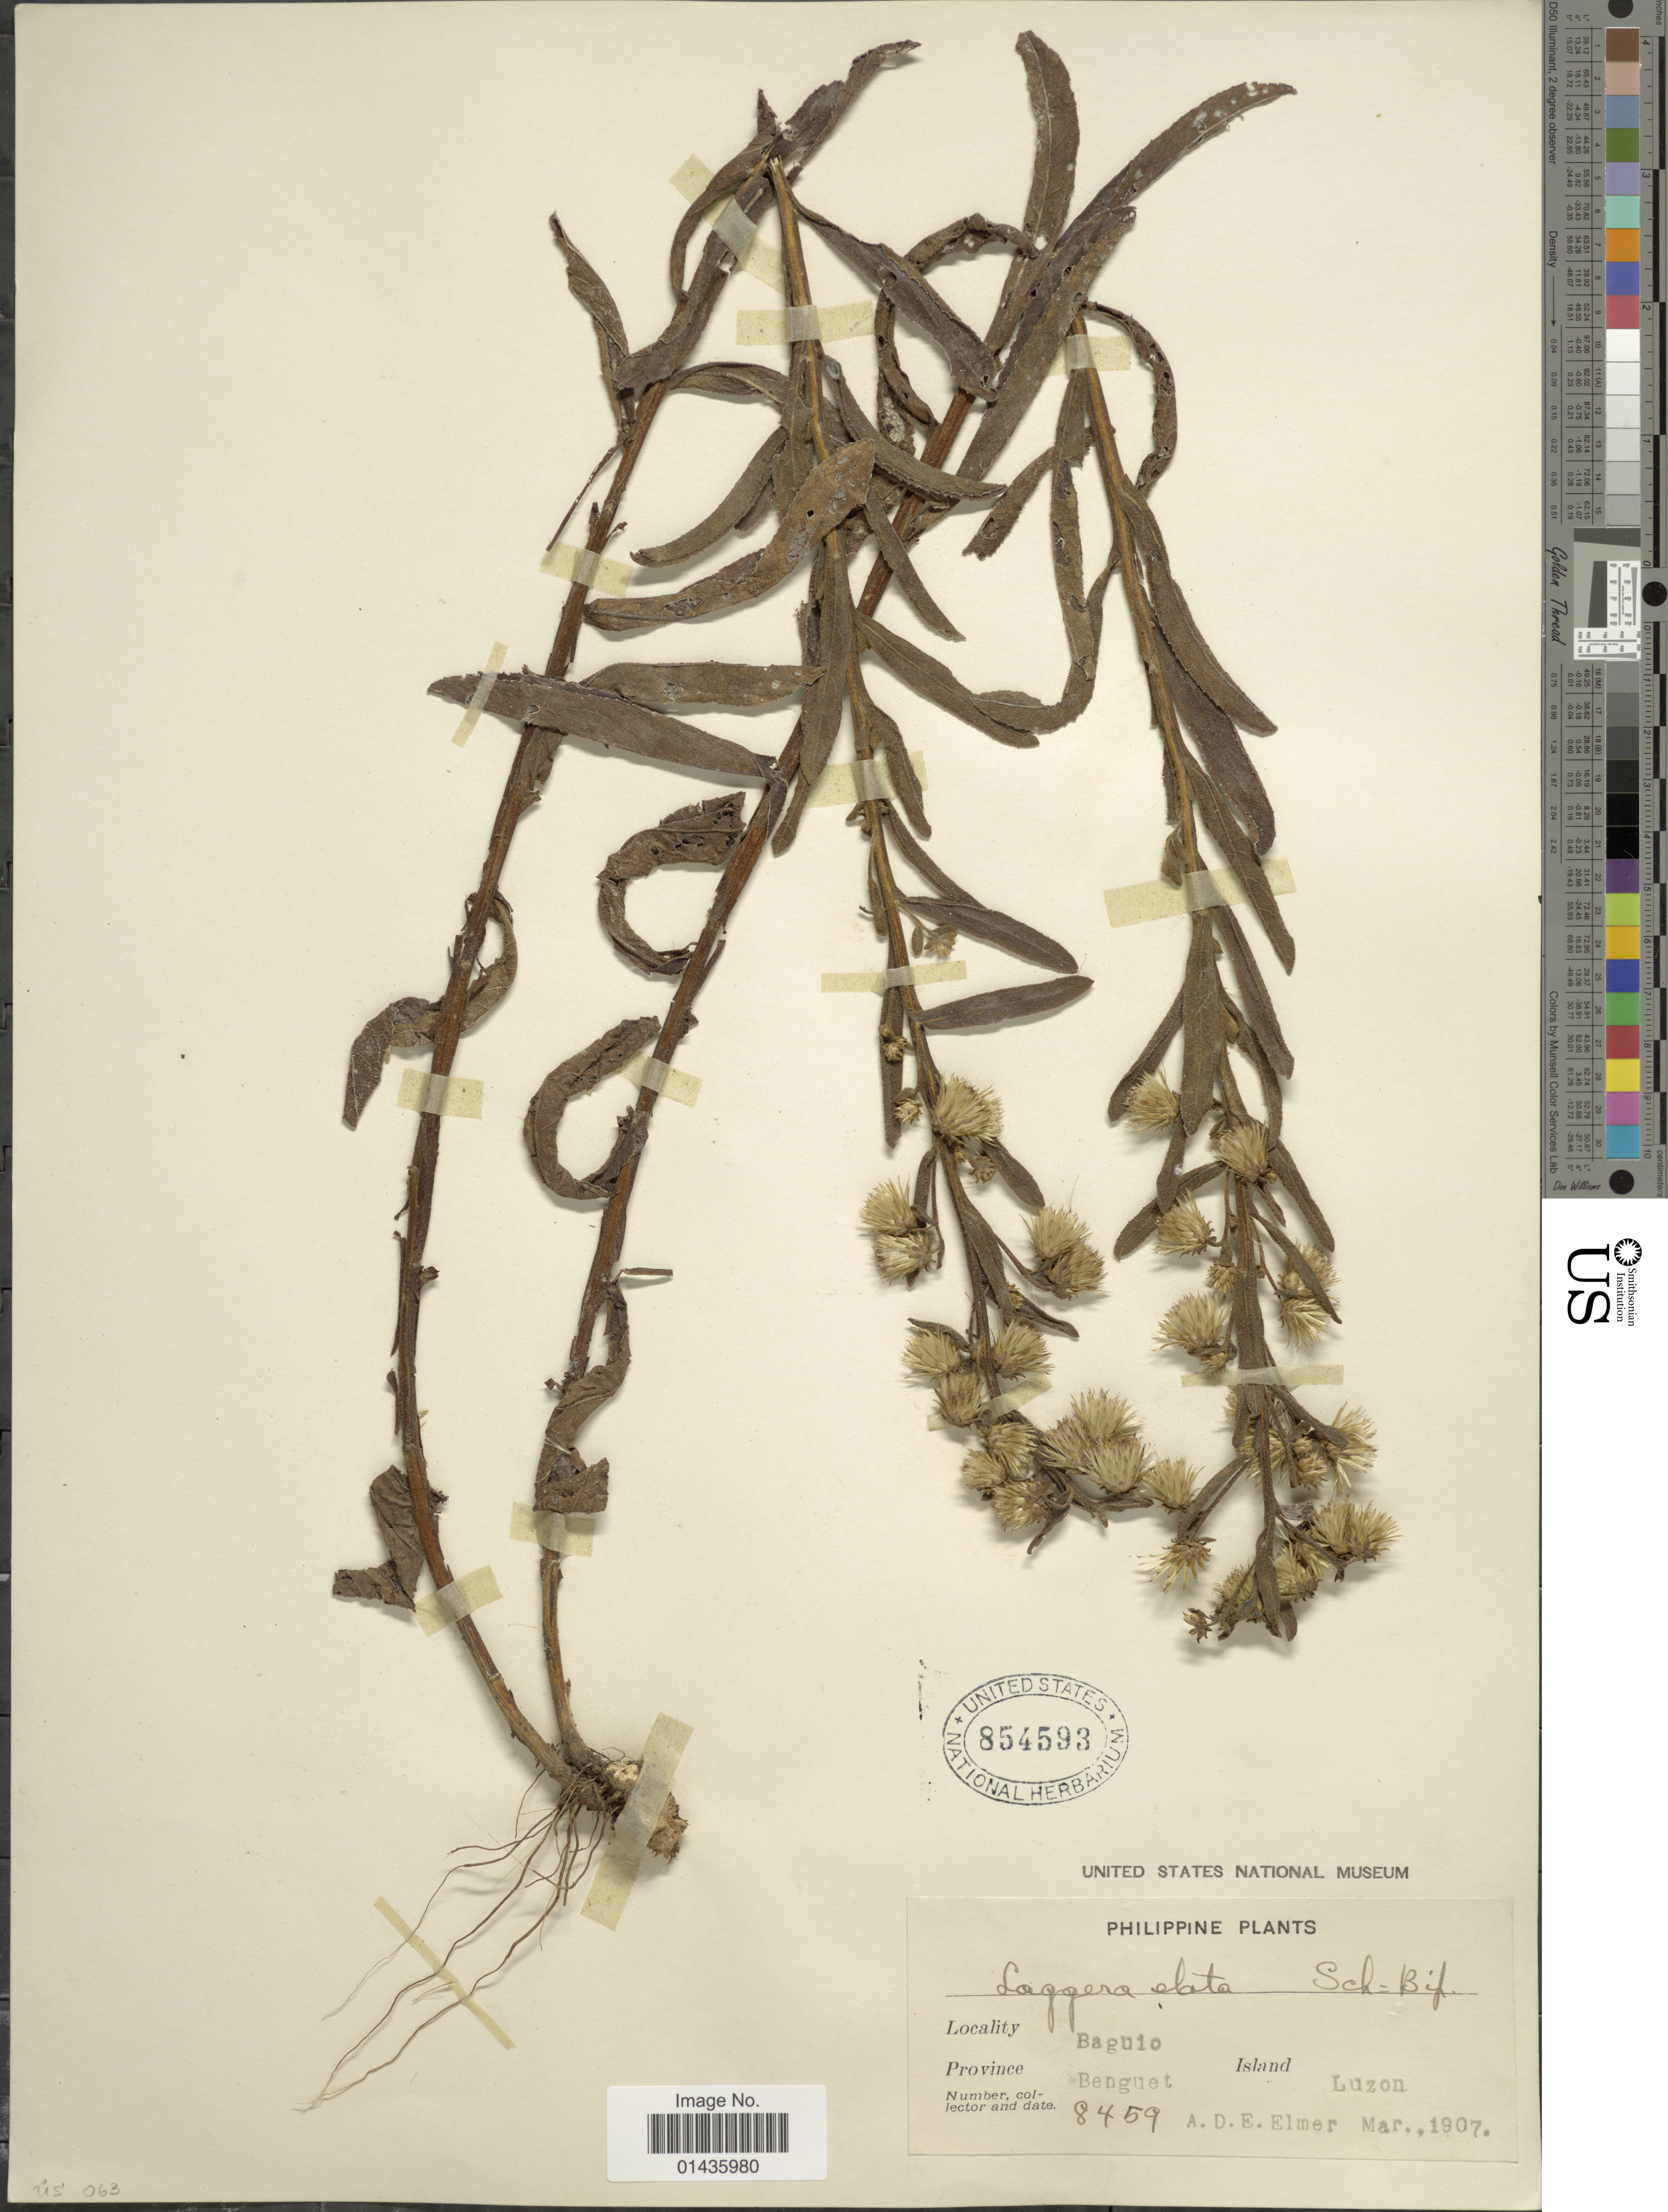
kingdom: Plantae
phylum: Tracheophyta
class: Magnoliopsida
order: Asterales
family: Asteraceae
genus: Laggera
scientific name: Laggera alata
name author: Sch. Bip.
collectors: A. D. E. Elmer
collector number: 8459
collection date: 1907-03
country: Philippines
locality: Bguio, Province Benguet, Island Luzon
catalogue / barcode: US 854593